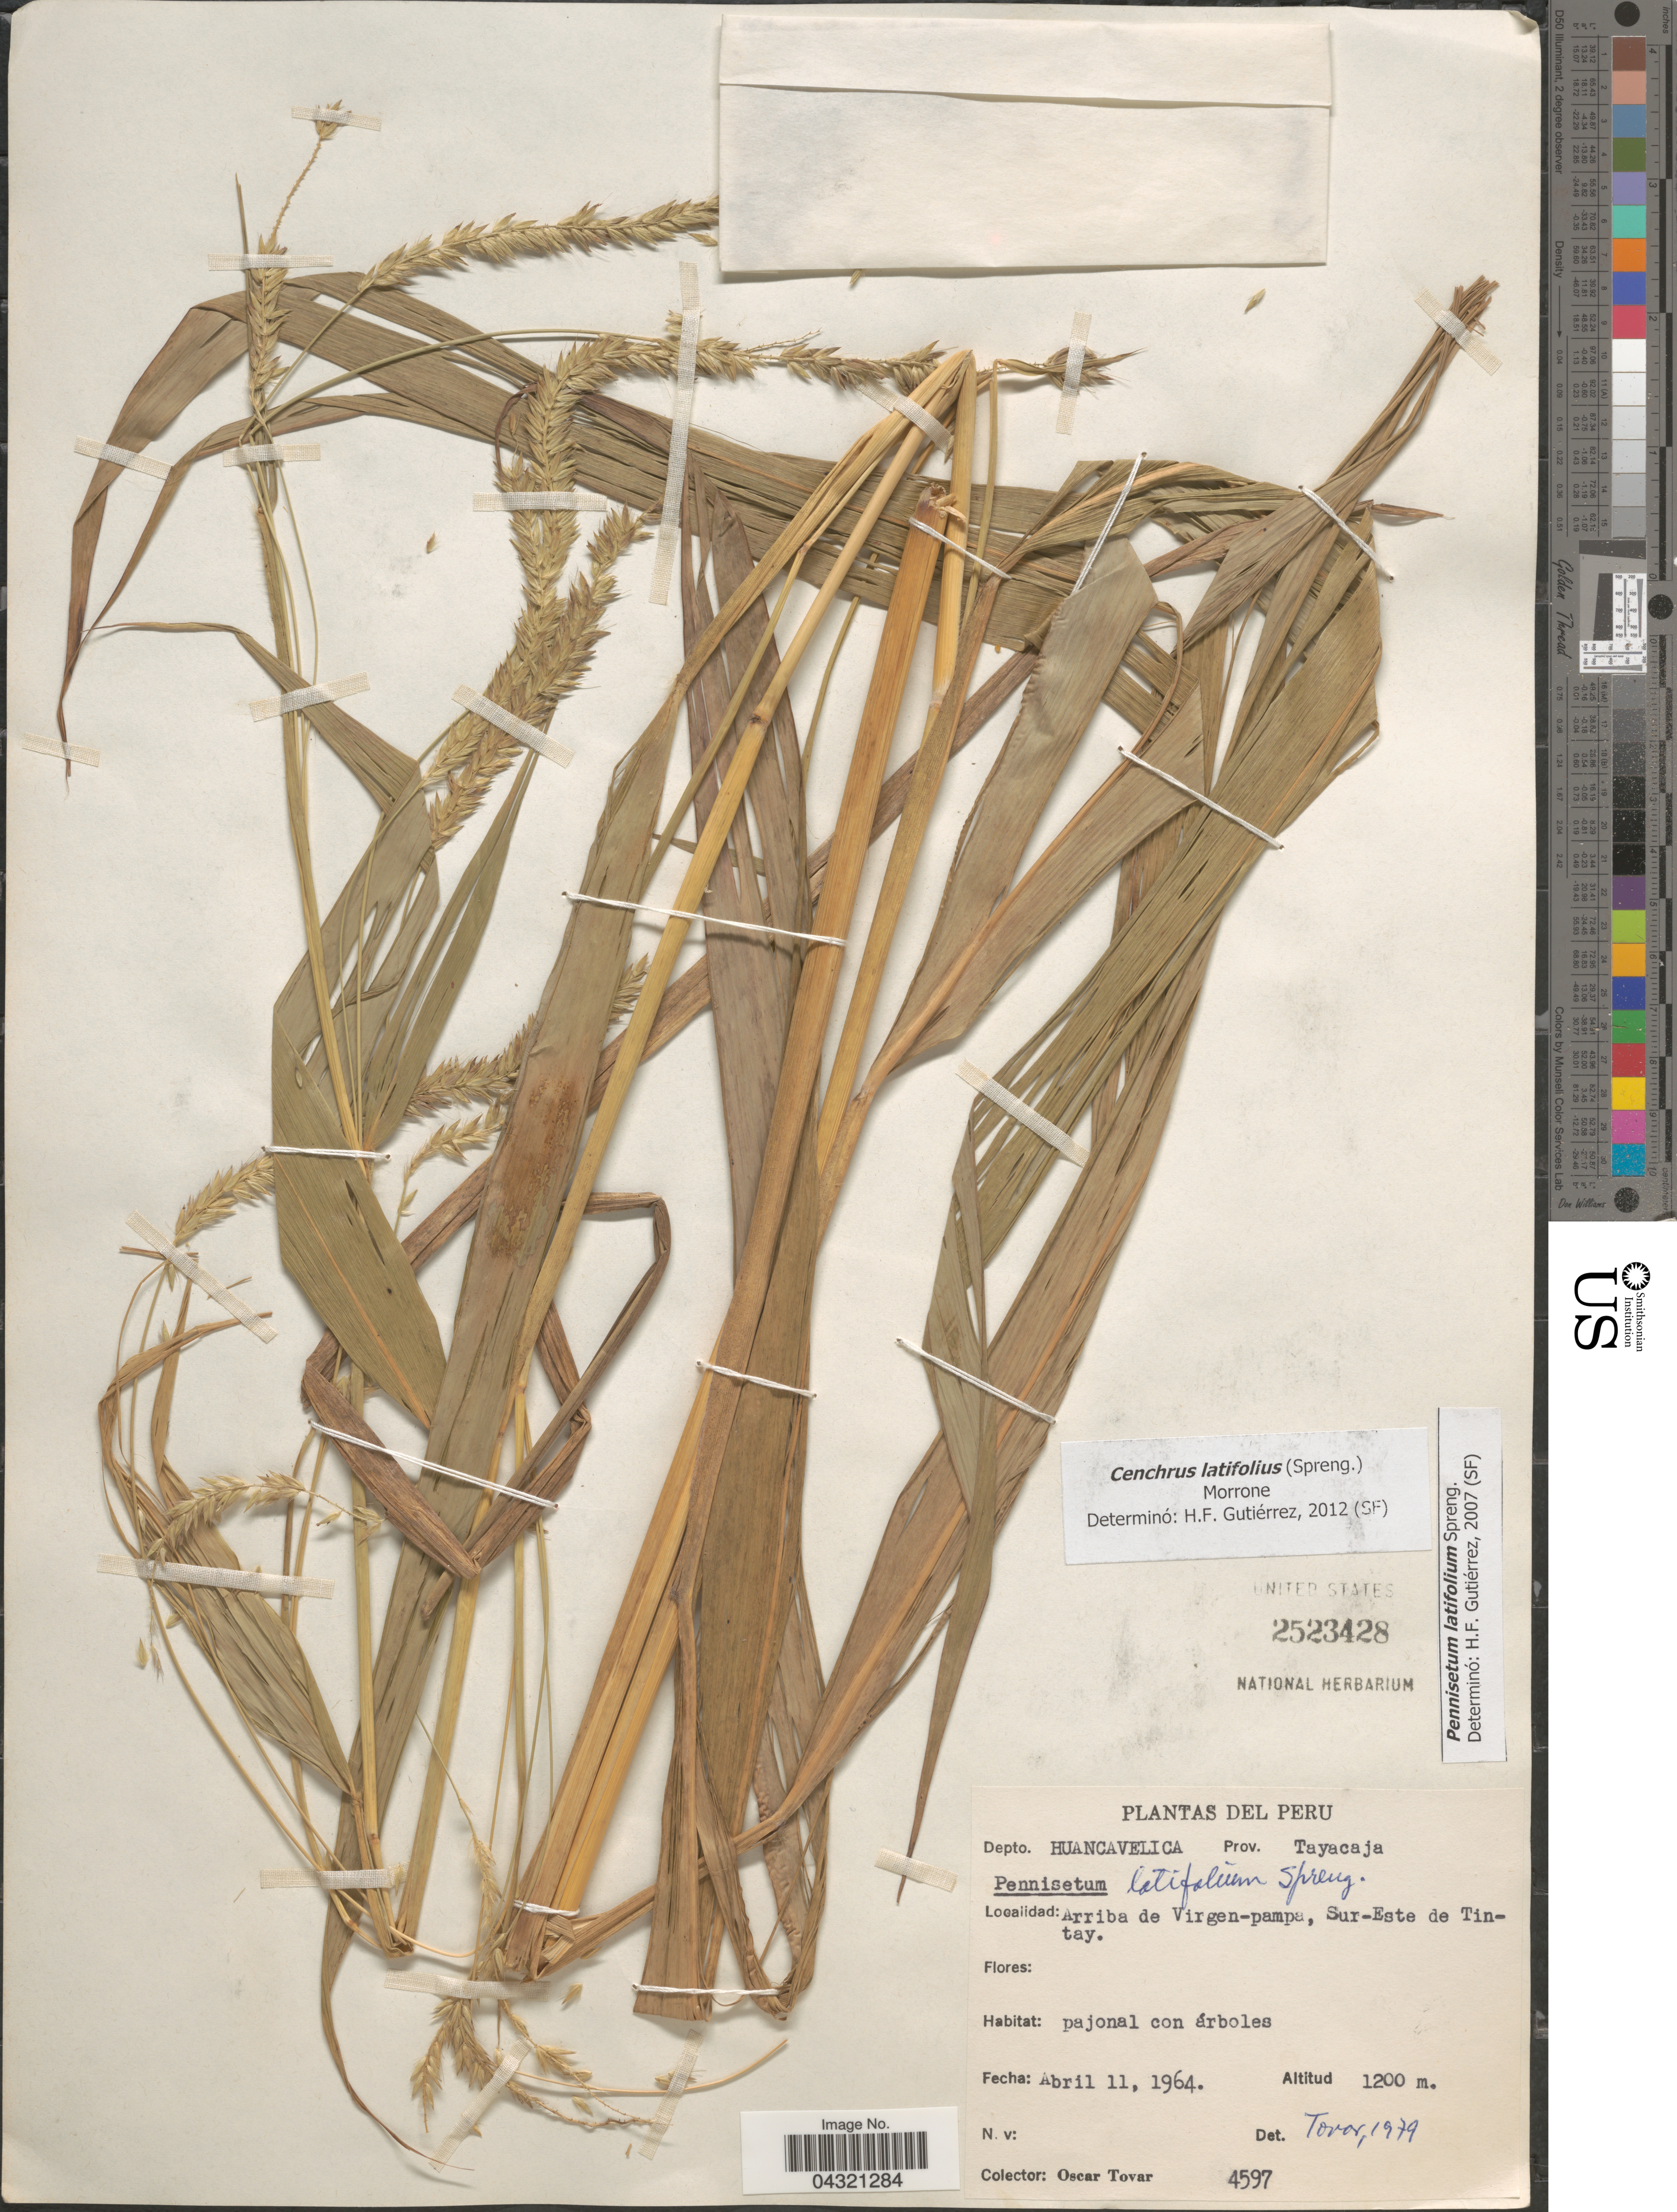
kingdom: Plantae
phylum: Tracheophyta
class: Liliopsida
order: Poales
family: Poaceae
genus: Cenchrus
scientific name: Cenchrus latifolius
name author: (Spreng.) Morrone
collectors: Ó. Tovar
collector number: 4597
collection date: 1964-04-11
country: Peru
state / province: Huancavelica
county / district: Tayacaja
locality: Depto. Huancavelica. Prov. Tayacaja. Arriba de Virgen-pampa, Sur-Este de Tintay.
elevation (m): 1200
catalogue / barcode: US 2523428